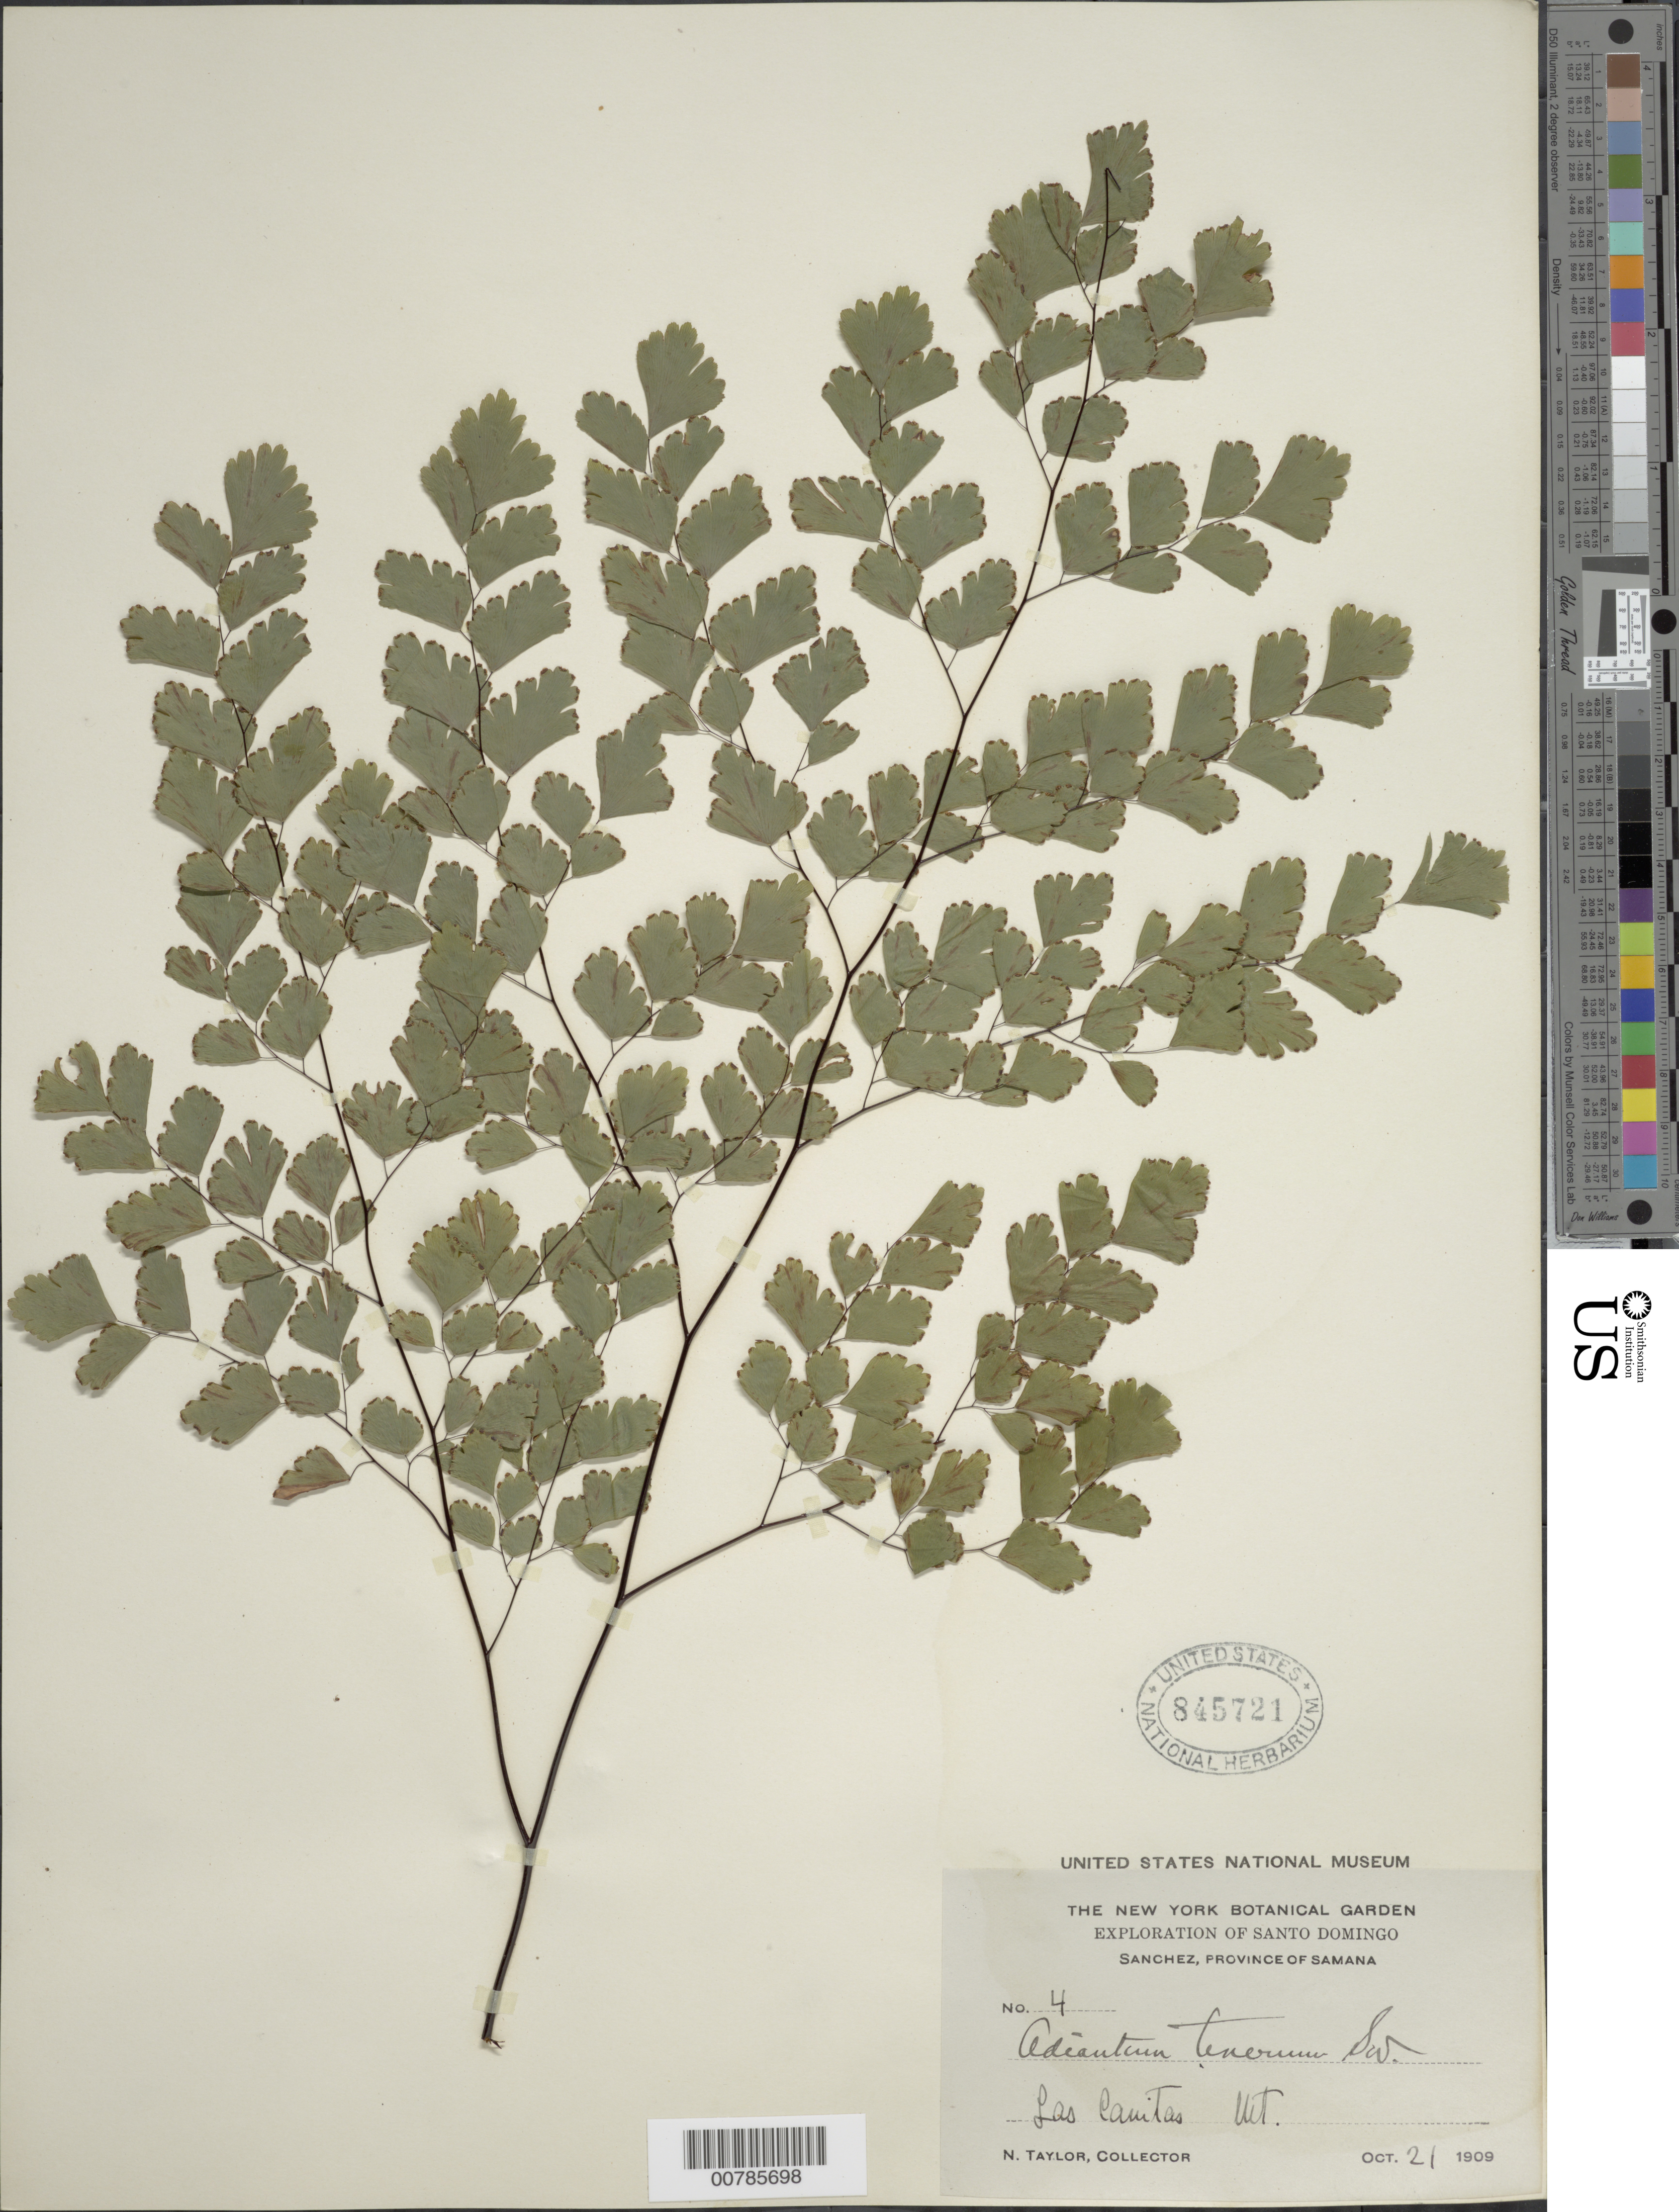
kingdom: Plantae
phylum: Tracheophyta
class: Polypodiopsida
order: Polypodiales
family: Pteridaceae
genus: Adiantum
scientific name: Adiantum tenerum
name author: Sw.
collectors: N. Taylor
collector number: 4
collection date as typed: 21 Oct 1909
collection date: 1909-10-21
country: Dominican Republic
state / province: Samana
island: Hispaniola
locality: Sanchez, Las Canitas Mt.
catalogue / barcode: US 845721